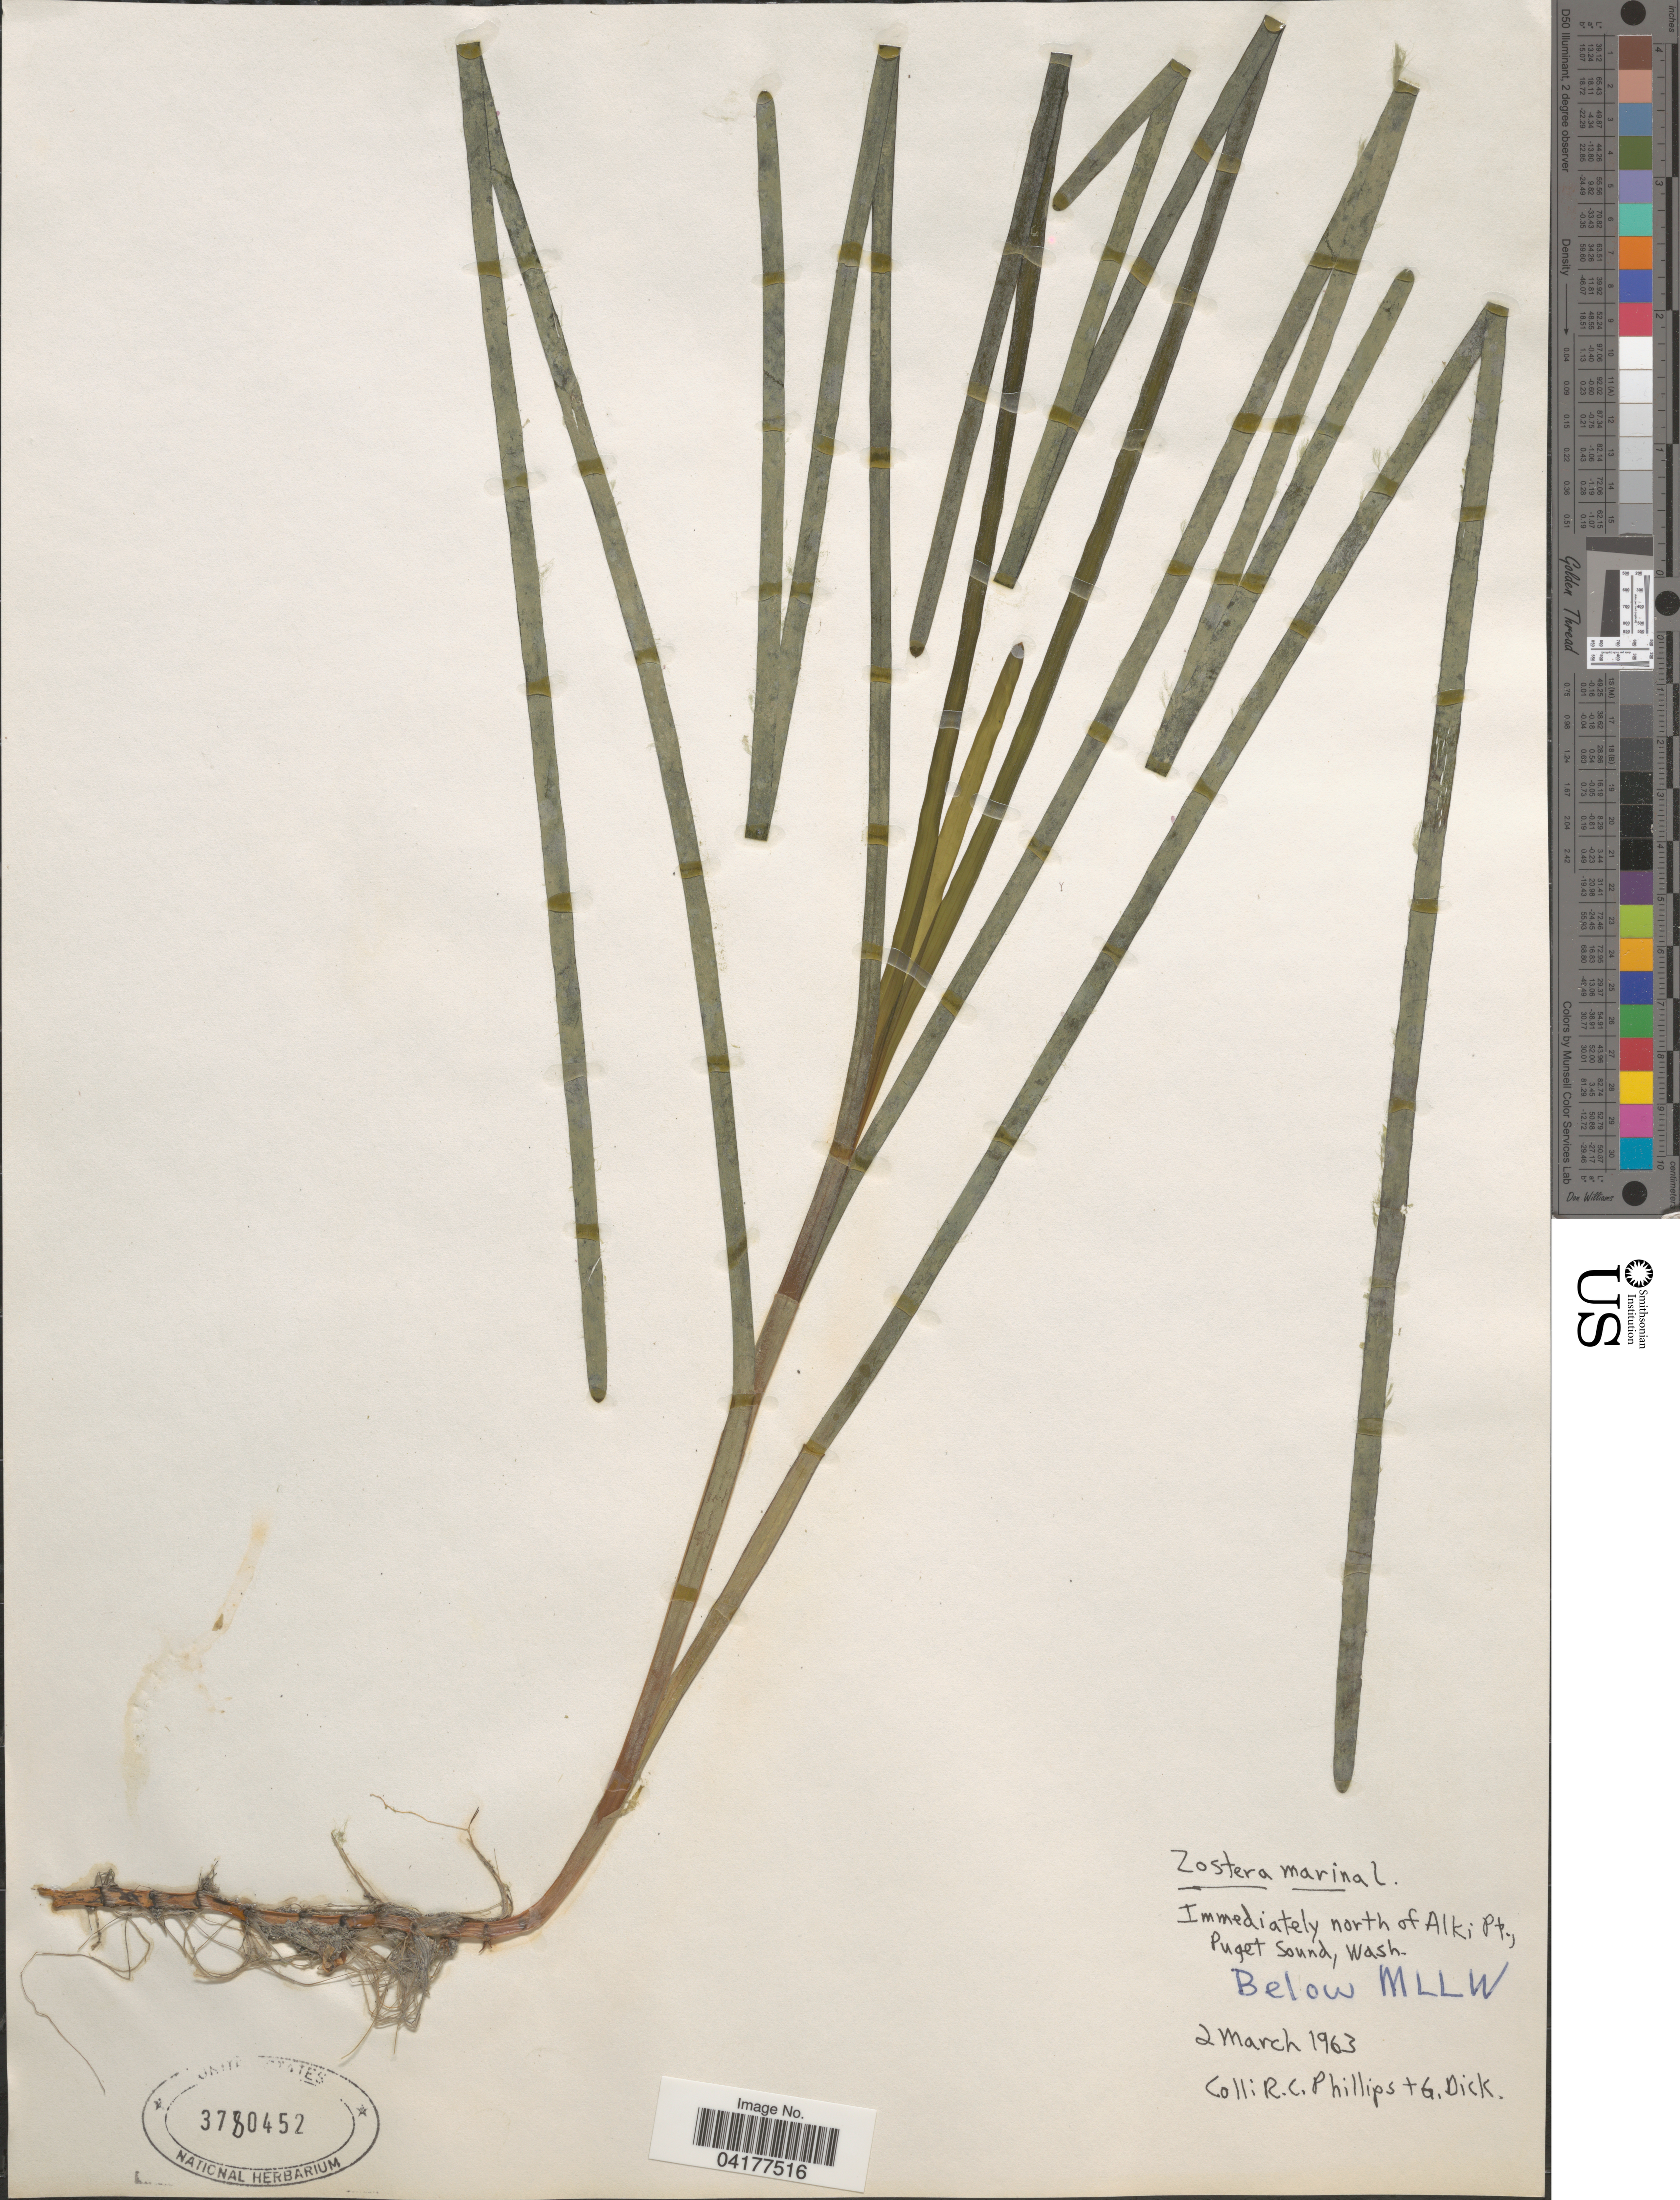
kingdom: Plantae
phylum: Tracheophyta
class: Liliopsida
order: Alismatales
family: Zosteraceae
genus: Zostera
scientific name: Zostera marina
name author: L.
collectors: R. C. Phillips & G. Dick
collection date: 1963-03-02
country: United States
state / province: Washington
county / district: King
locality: Immediately north of Alki Pt., Puget Sound. Below MLLW.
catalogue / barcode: US 3780452